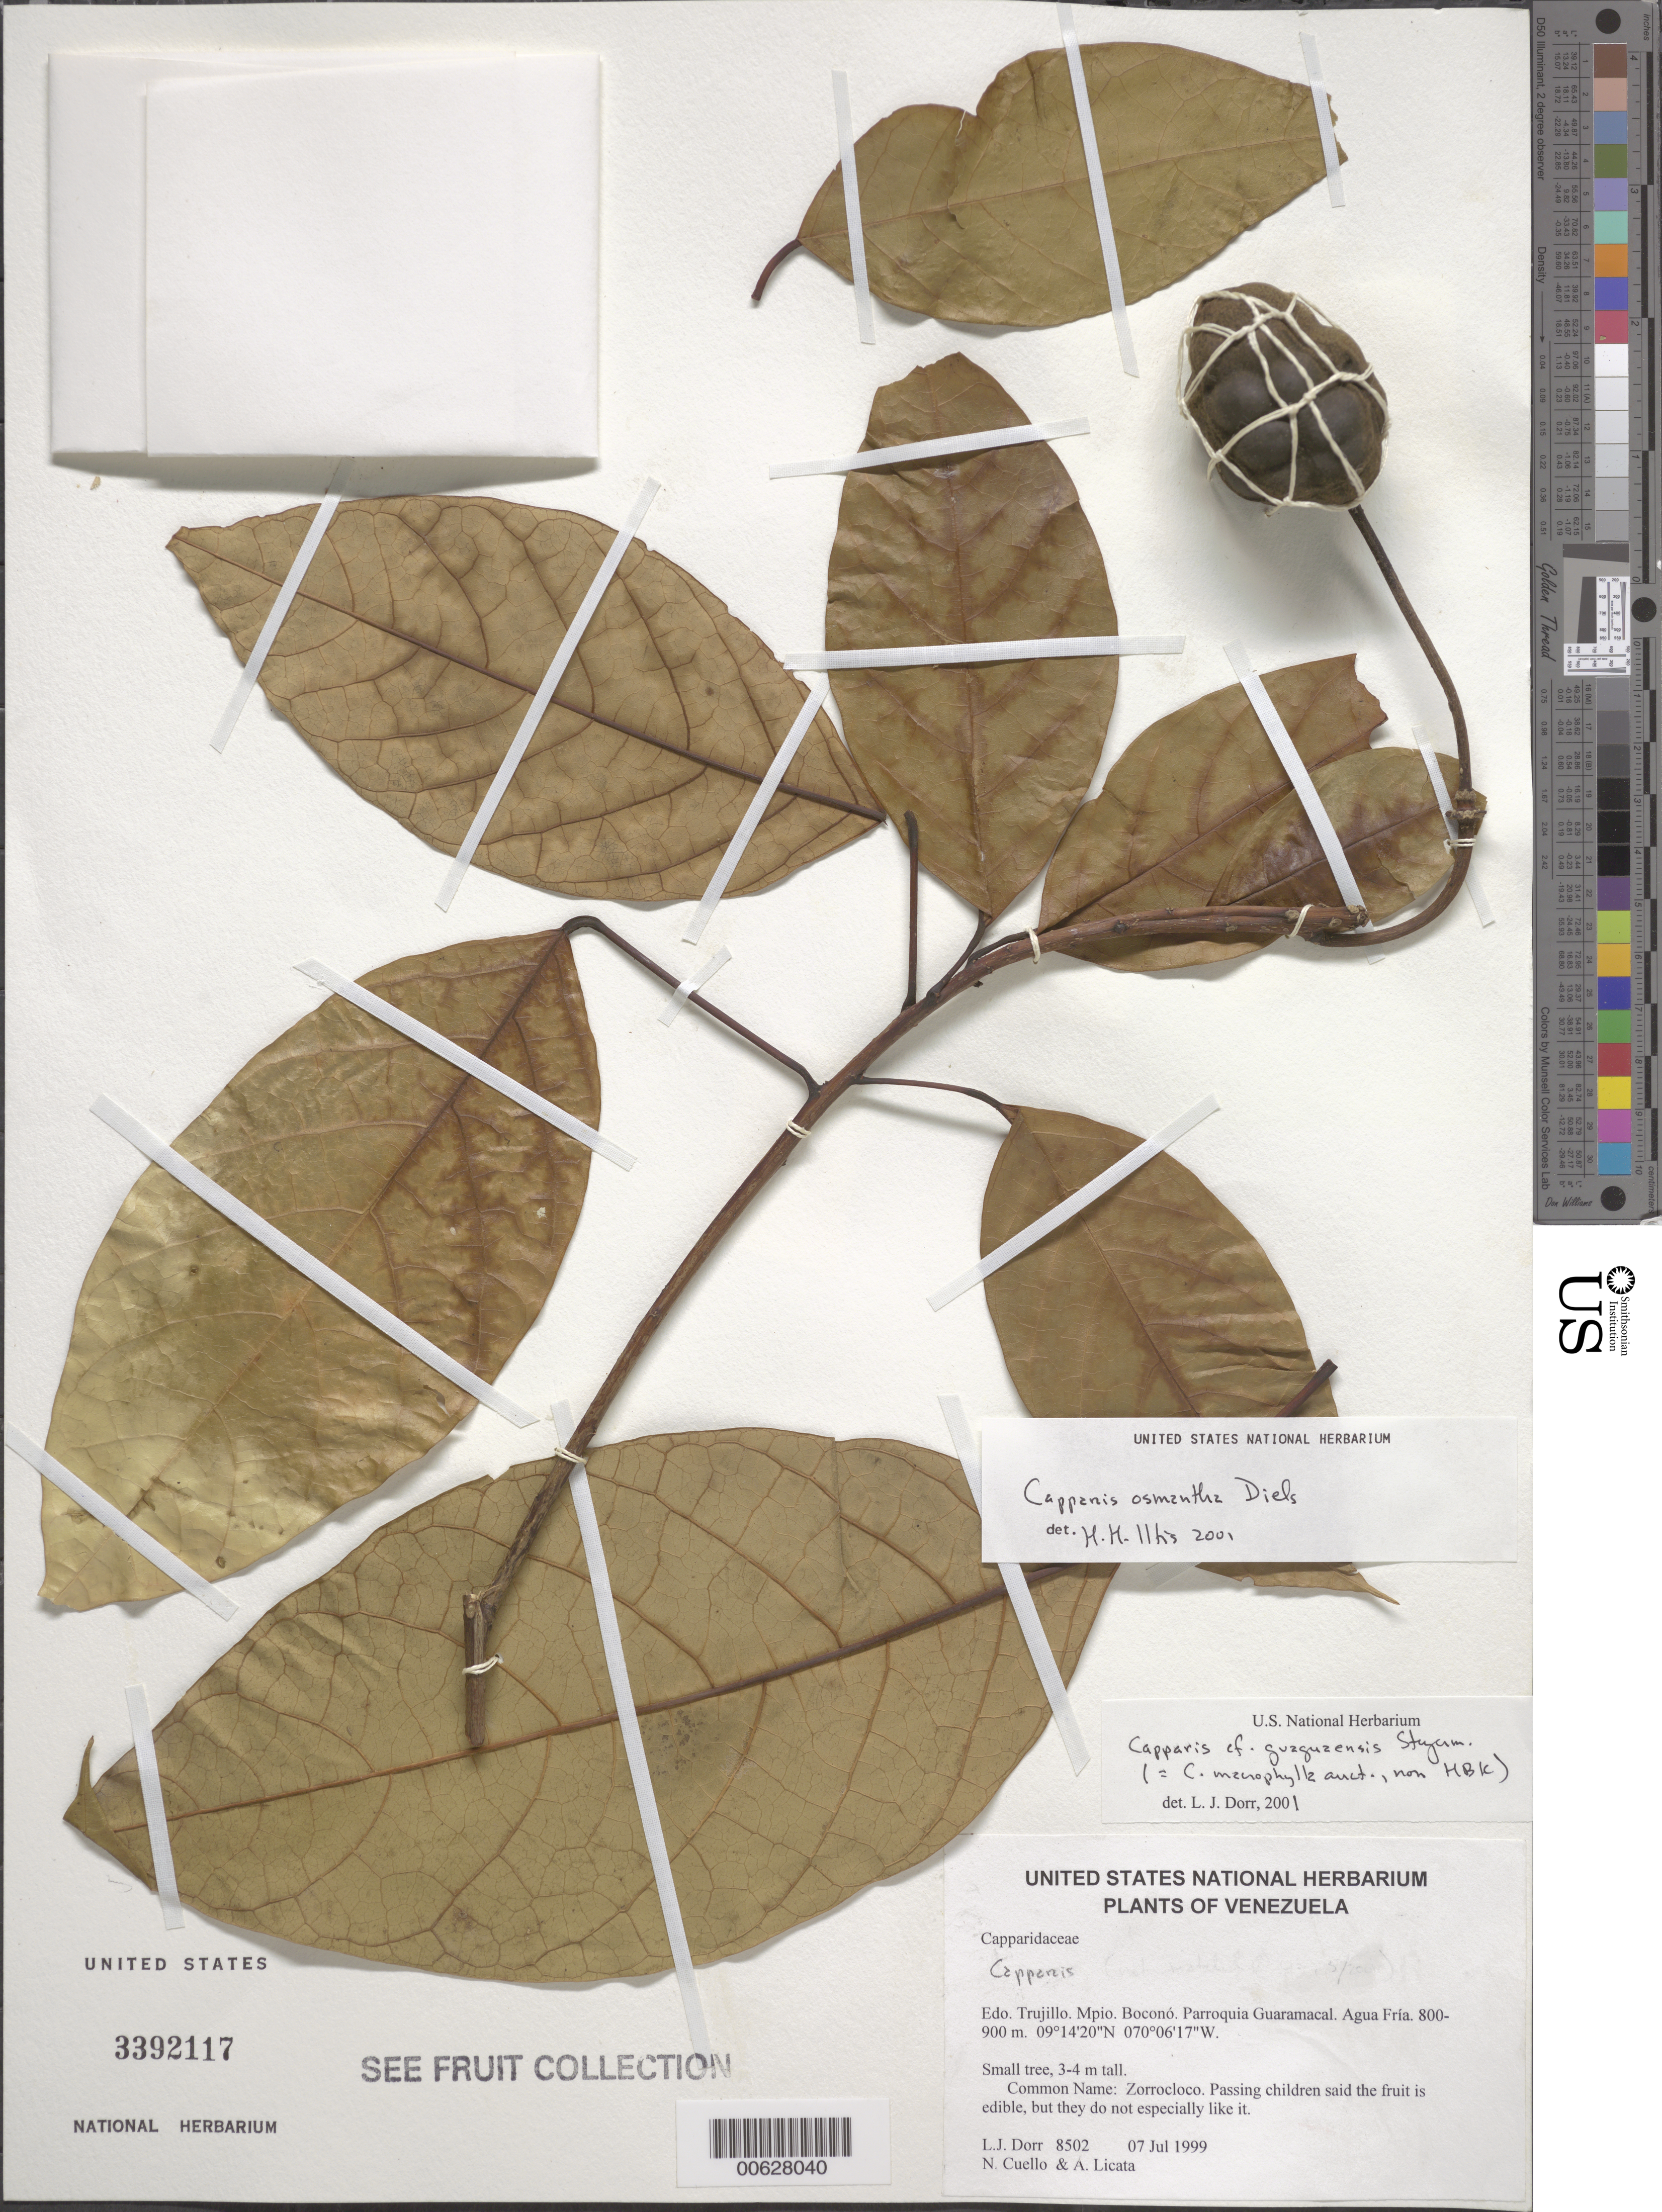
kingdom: Plantae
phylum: Tracheophyta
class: Magnoliopsida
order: Brassicales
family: Capparaceae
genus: Capparis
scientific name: Capparis osmantha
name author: Diels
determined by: Iltis, Hugh Hellmut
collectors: L. J. Dorr, N. L. Cuello & A. Licata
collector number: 8502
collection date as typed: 07 Jul 1999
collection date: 1999-07-07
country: Venezuela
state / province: Trujillo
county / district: Boconó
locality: Parroquia Guaramacal. Agua Fría.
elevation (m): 800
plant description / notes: Common name: Zorrocloco; CTES, MO, NY, PORT, US, WIS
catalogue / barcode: US 3392117